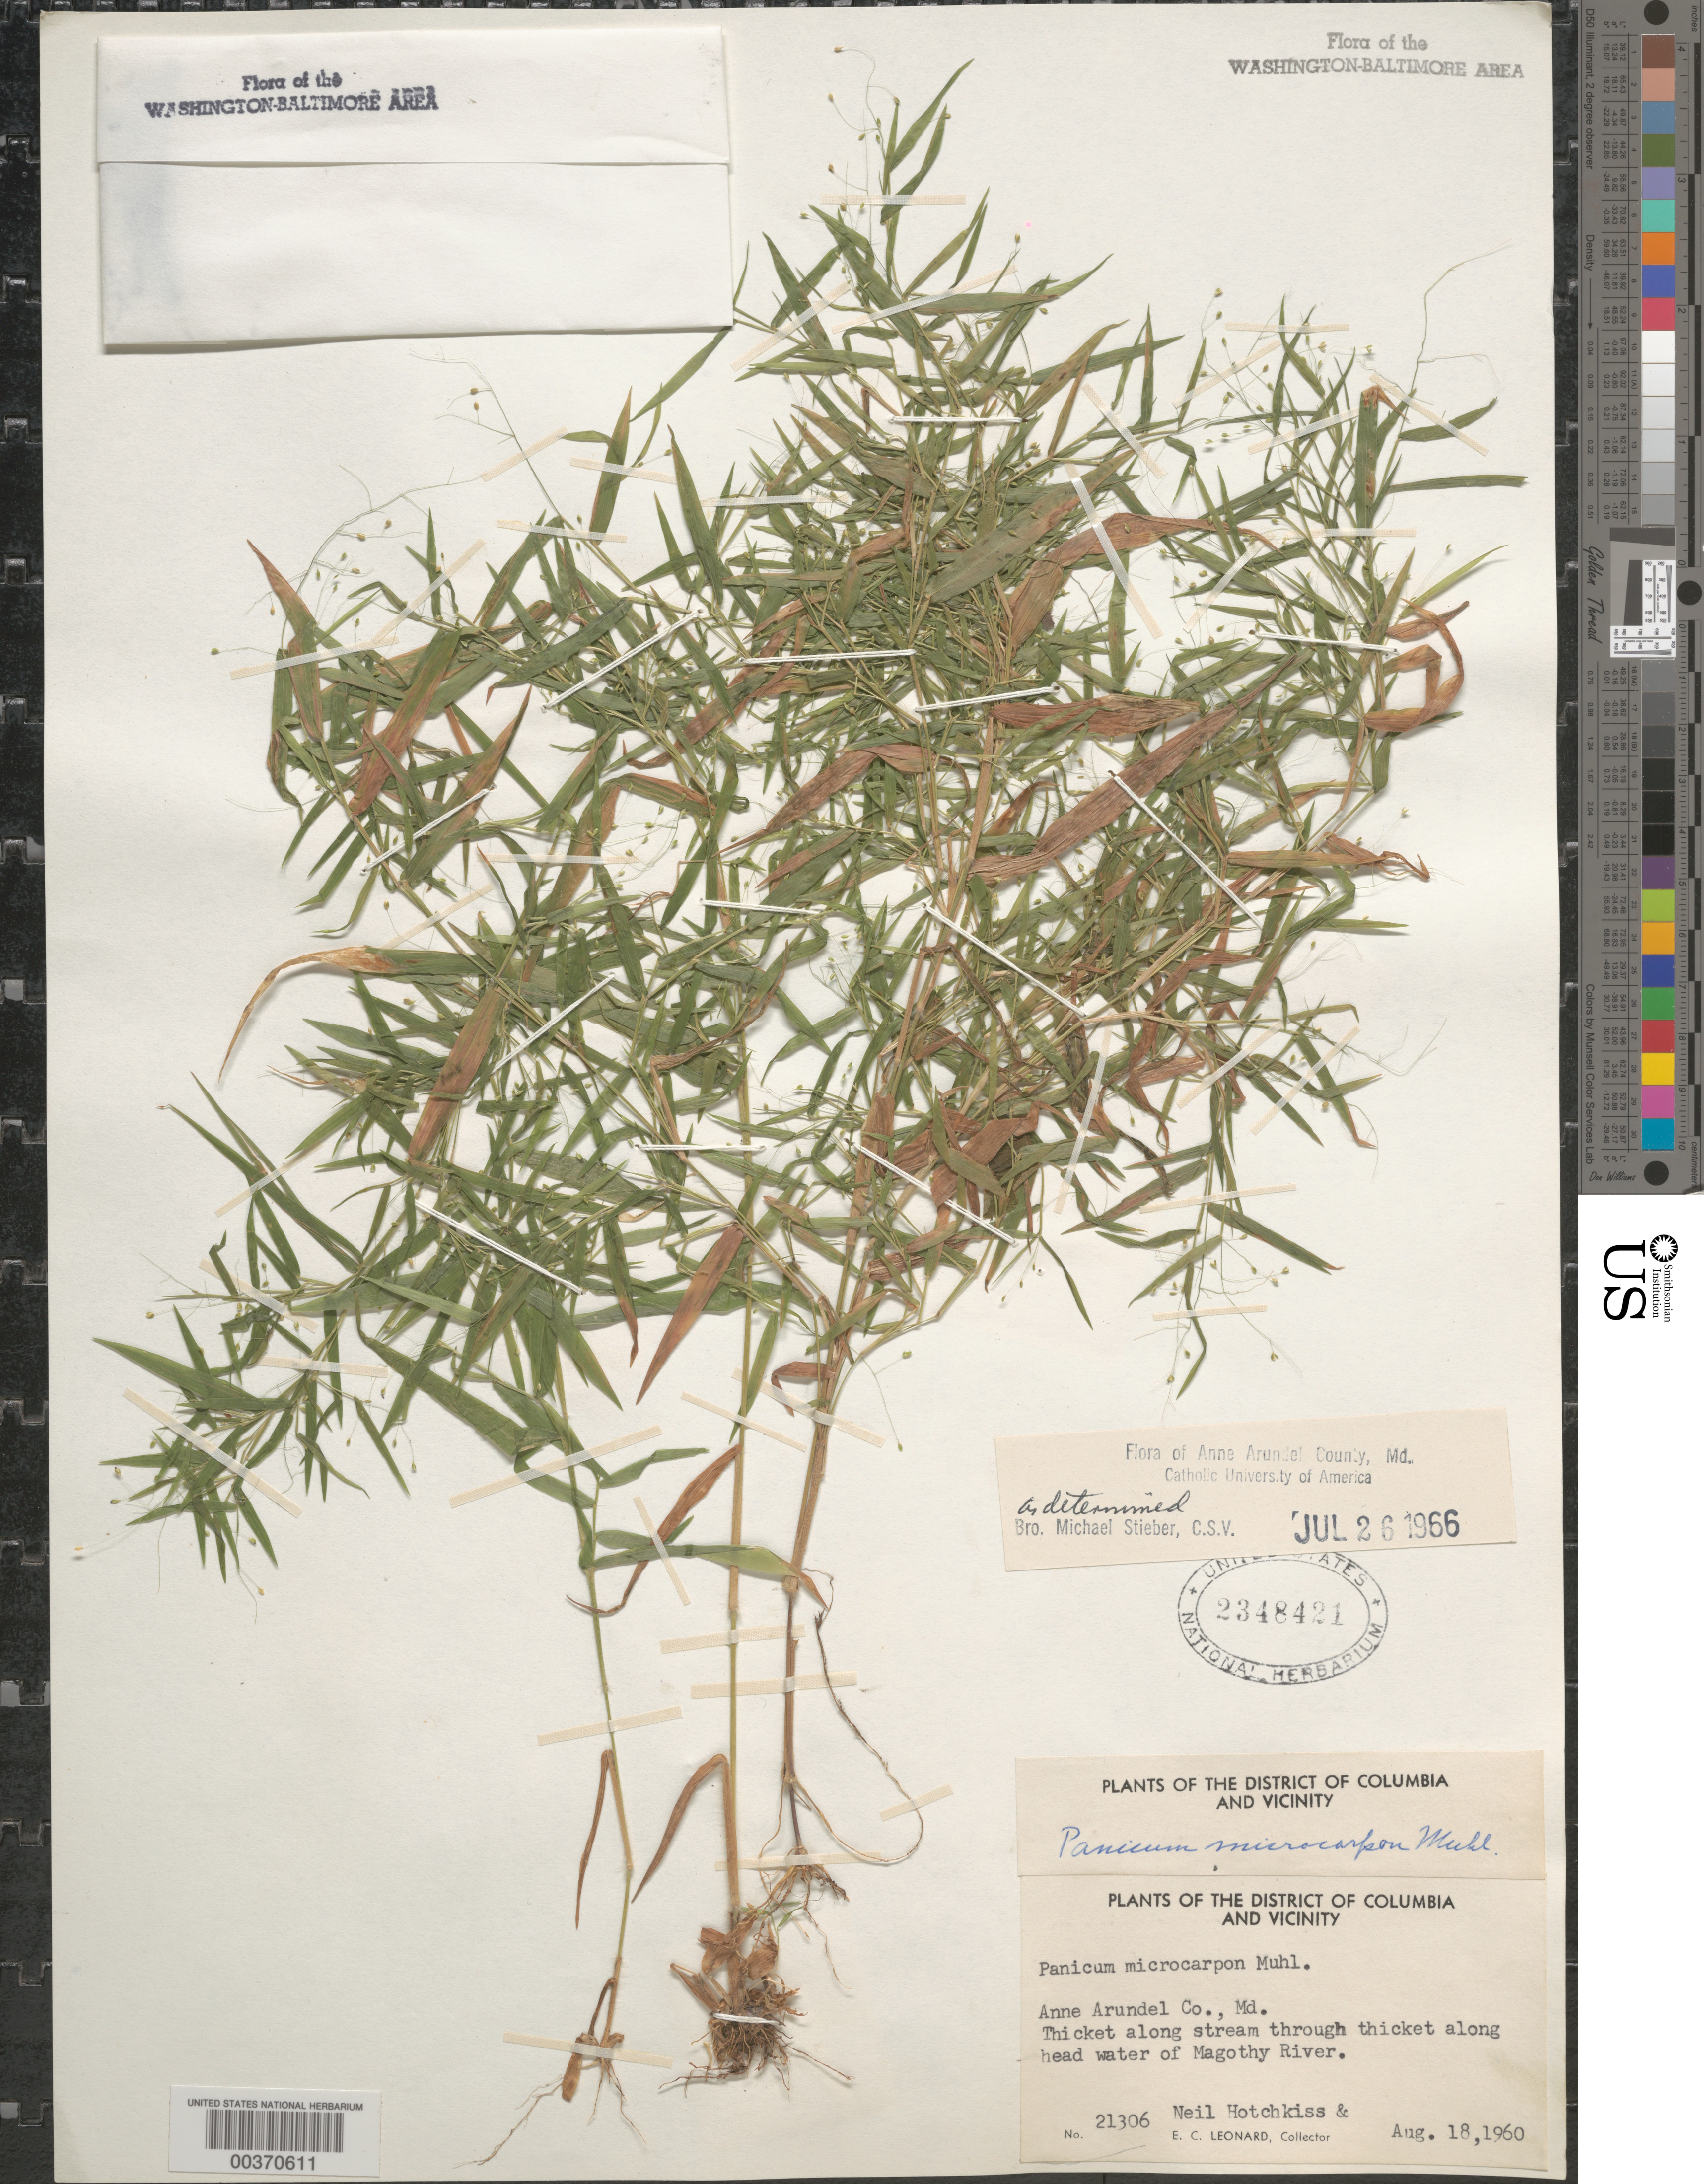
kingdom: Plantae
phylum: Tracheophyta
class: Liliopsida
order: Poales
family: Poaceae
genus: Dichanthelium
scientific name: Dichanthelium dichotomum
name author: (L.) Gould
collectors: N. Hotchkiss & E. C. Leonard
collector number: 21306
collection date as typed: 18 Aug 1960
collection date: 1960-08-18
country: United States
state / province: Maryland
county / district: Anne Arundel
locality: Magothy River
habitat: Thicket along stream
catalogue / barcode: US 2348421